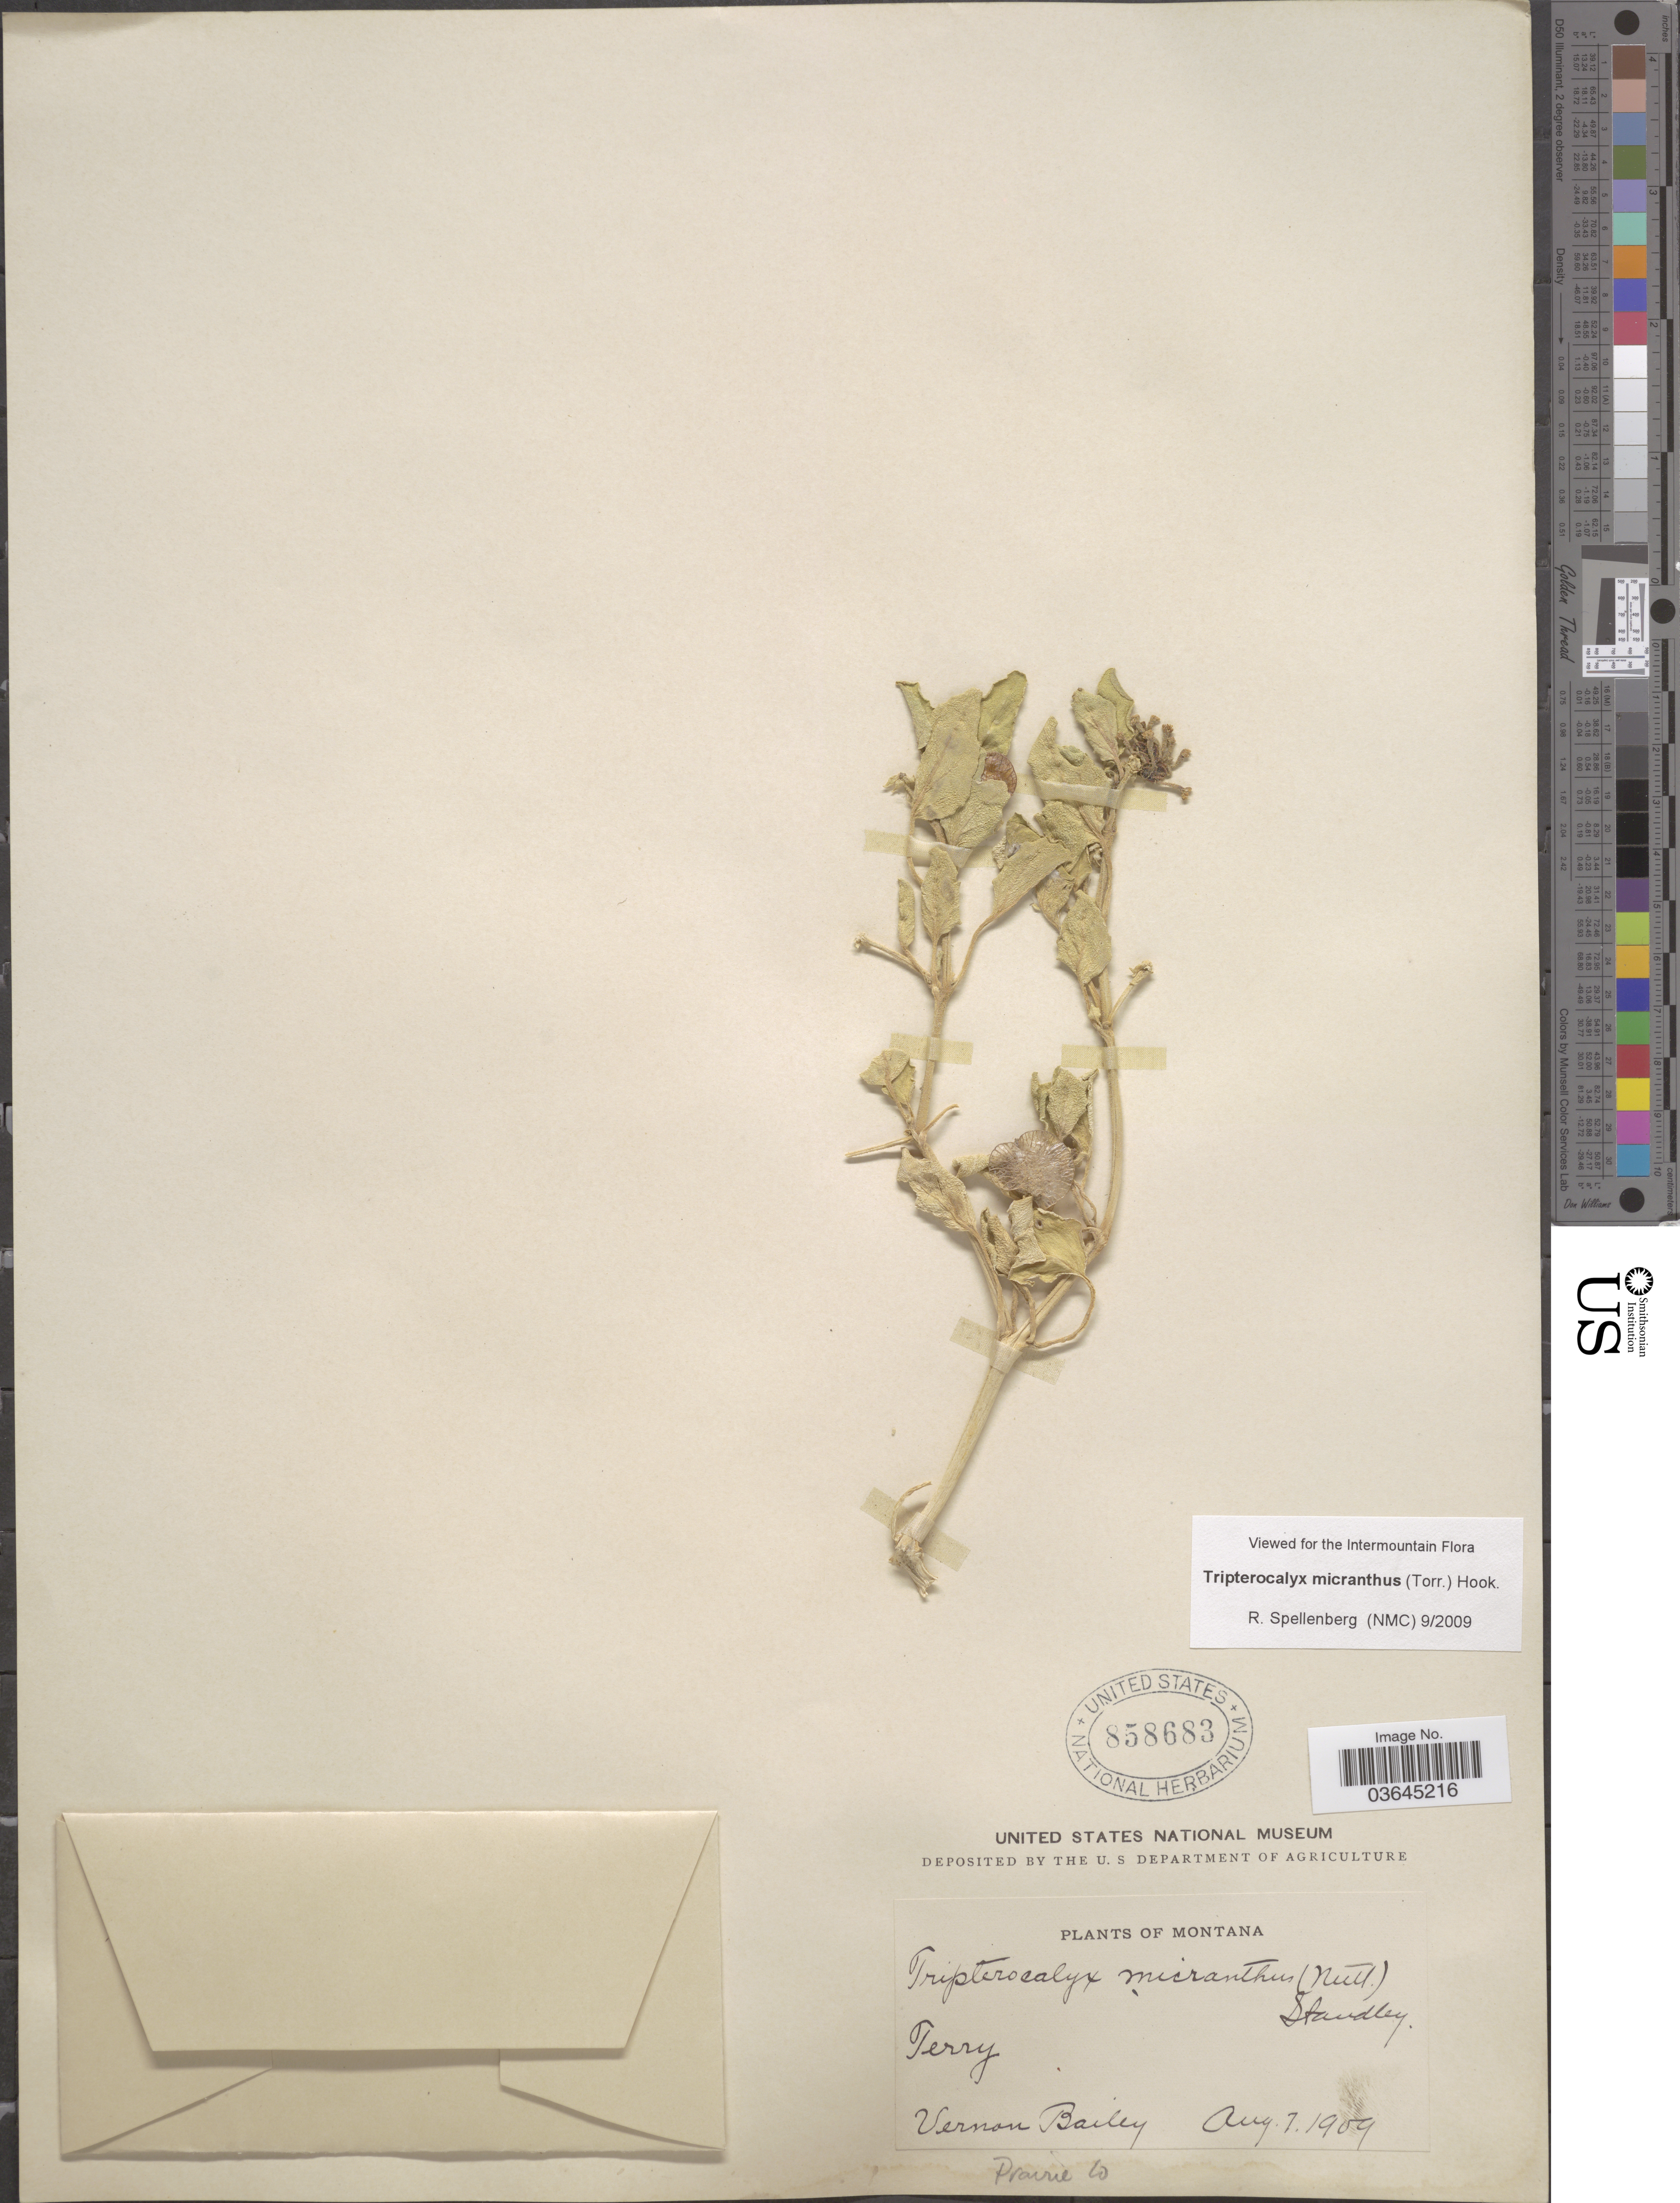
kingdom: Plantae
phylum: Tracheophyta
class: Magnoliopsida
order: Caryophyllales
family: Nyctaginaceae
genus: Tripterocalyx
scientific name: Tripterocalyx micranthus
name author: (Torr.) Hook.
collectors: V. O. Bailey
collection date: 1909-08-07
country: United States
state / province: Montana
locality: Terry. Prairie Co.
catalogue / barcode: US 858683